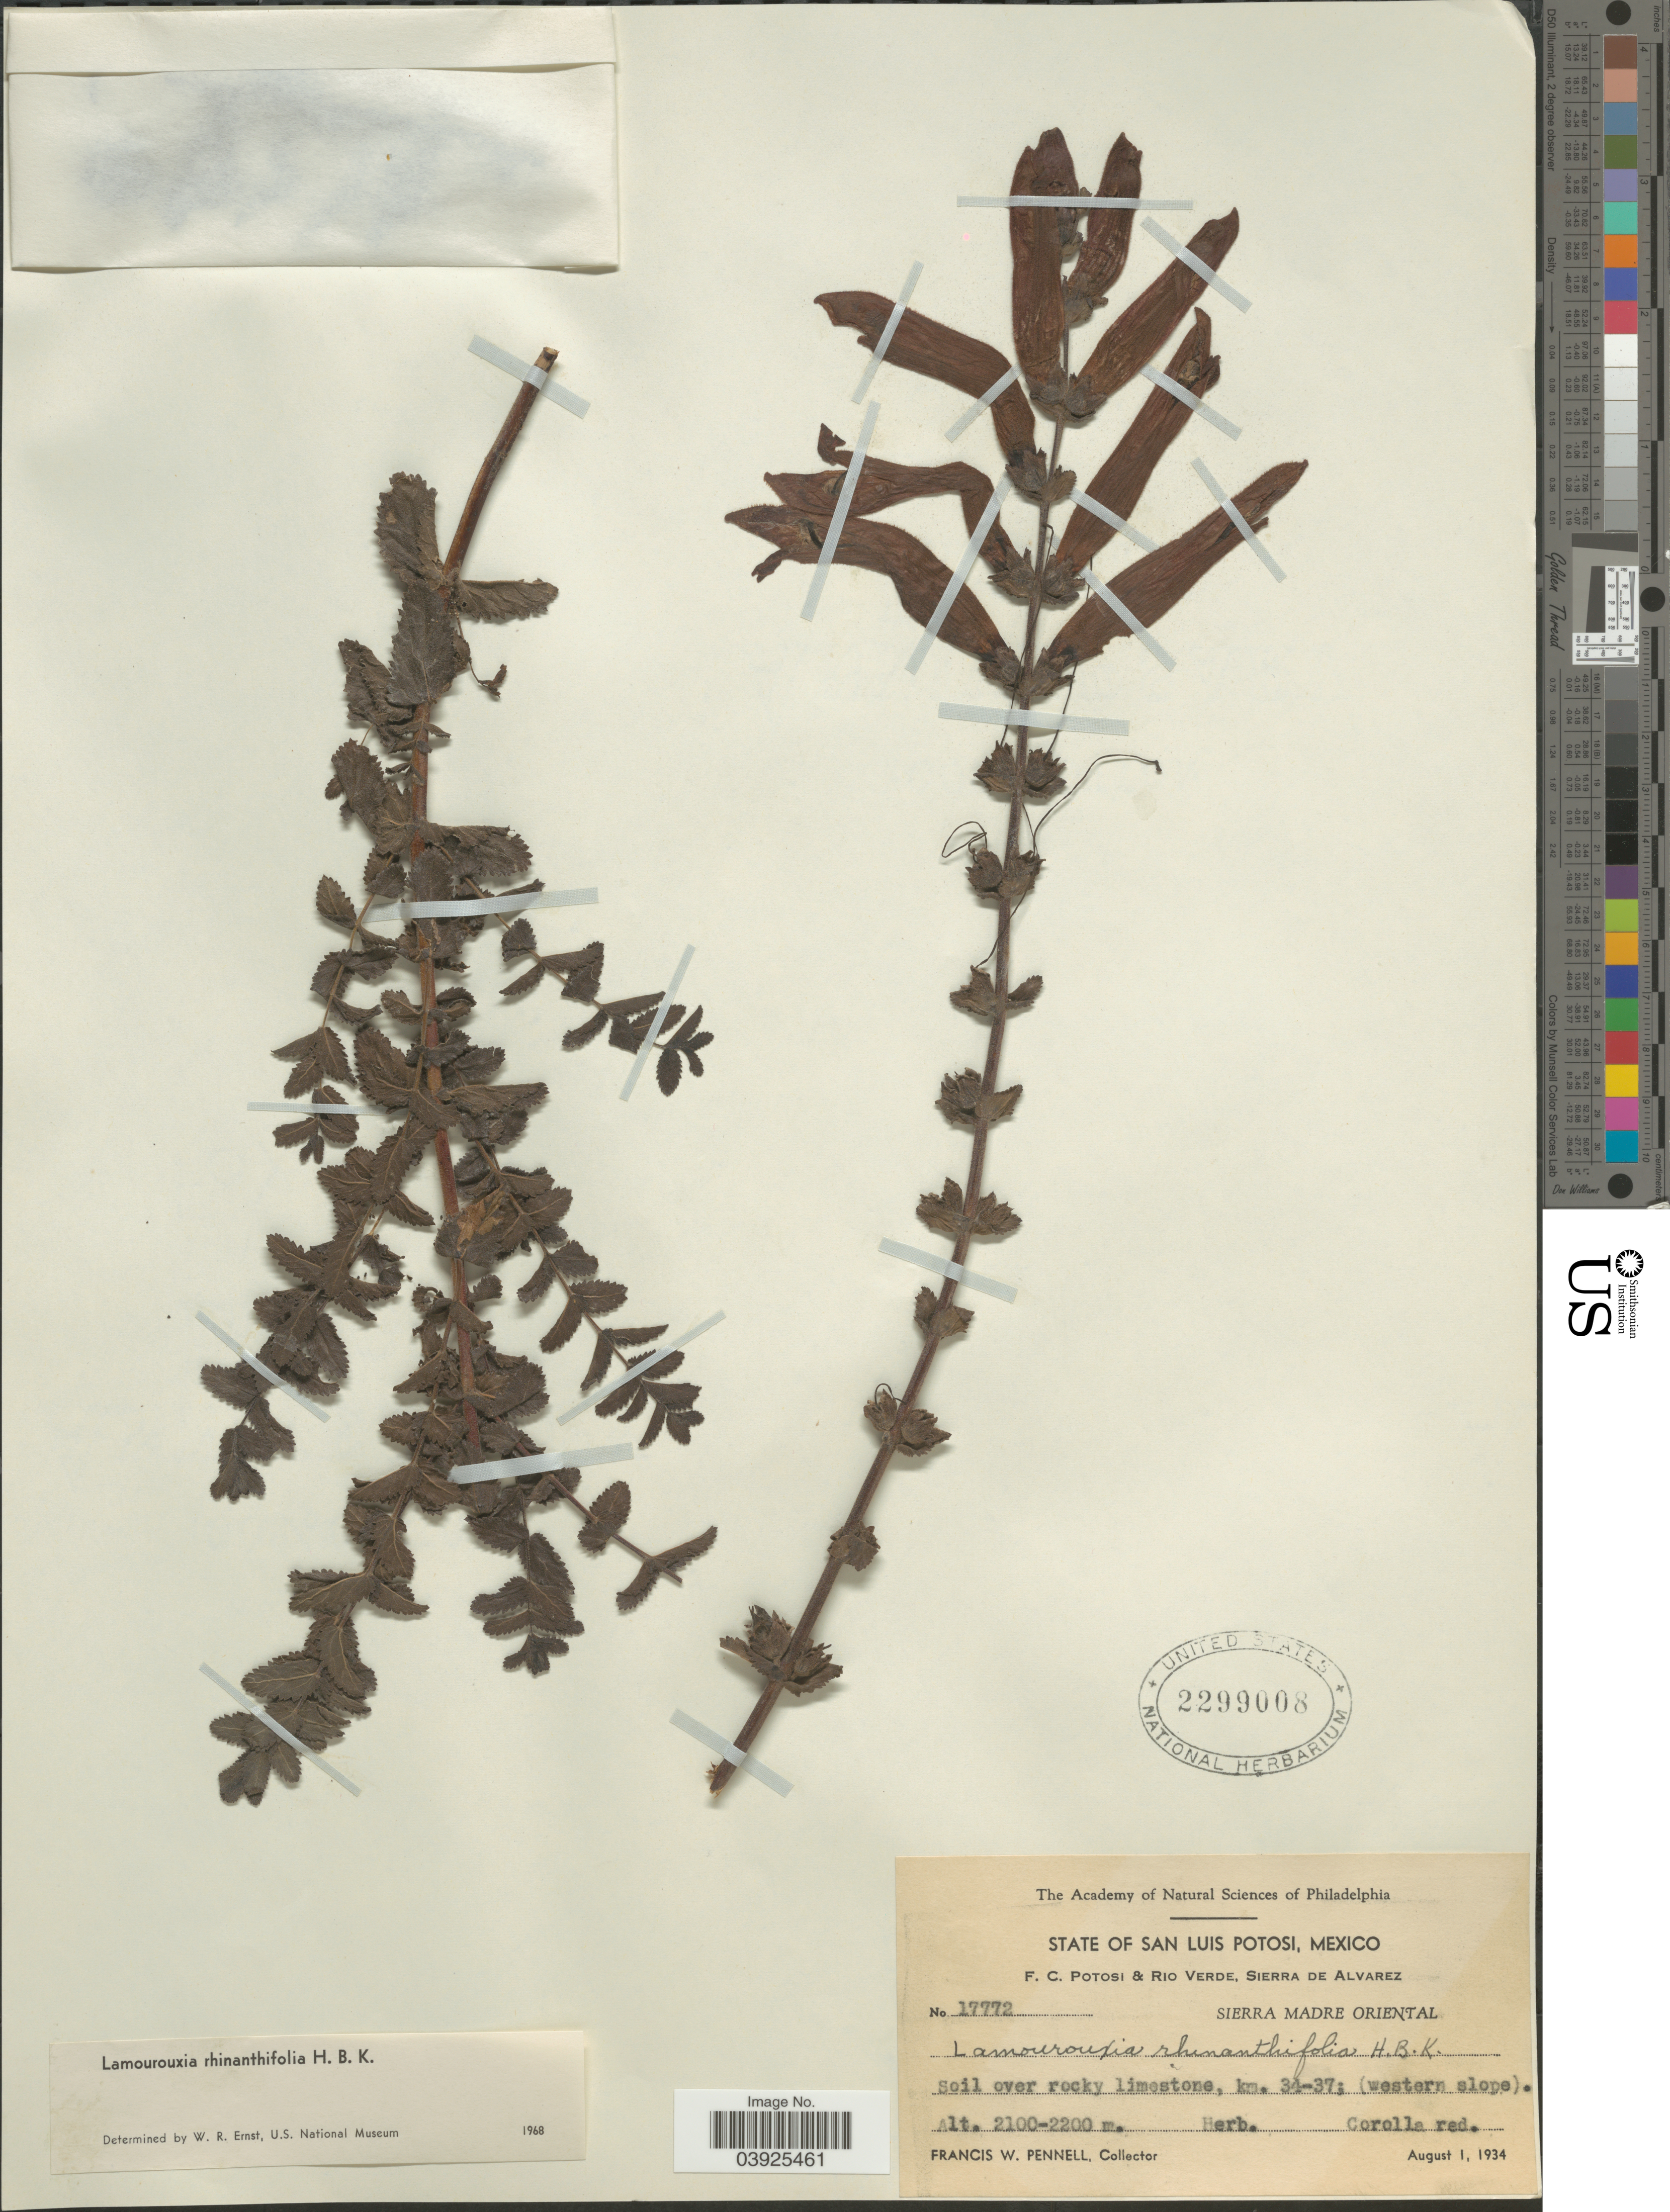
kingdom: Plantae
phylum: Tracheophyta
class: Magnoliopsida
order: Lamiales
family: Orobanchaceae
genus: Lamourouxia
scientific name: Lamourouxia rhinanthifolia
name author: Kunth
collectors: F. W. Pennell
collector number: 17772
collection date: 1934-08-01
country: Mexico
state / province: San Luis Potosí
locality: F. C. Potosi & Rio Verde, Sierra de Alvarez. Sierra Madre Oriental. Km. 34-37; (western slope).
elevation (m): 2100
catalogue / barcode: US 2299008